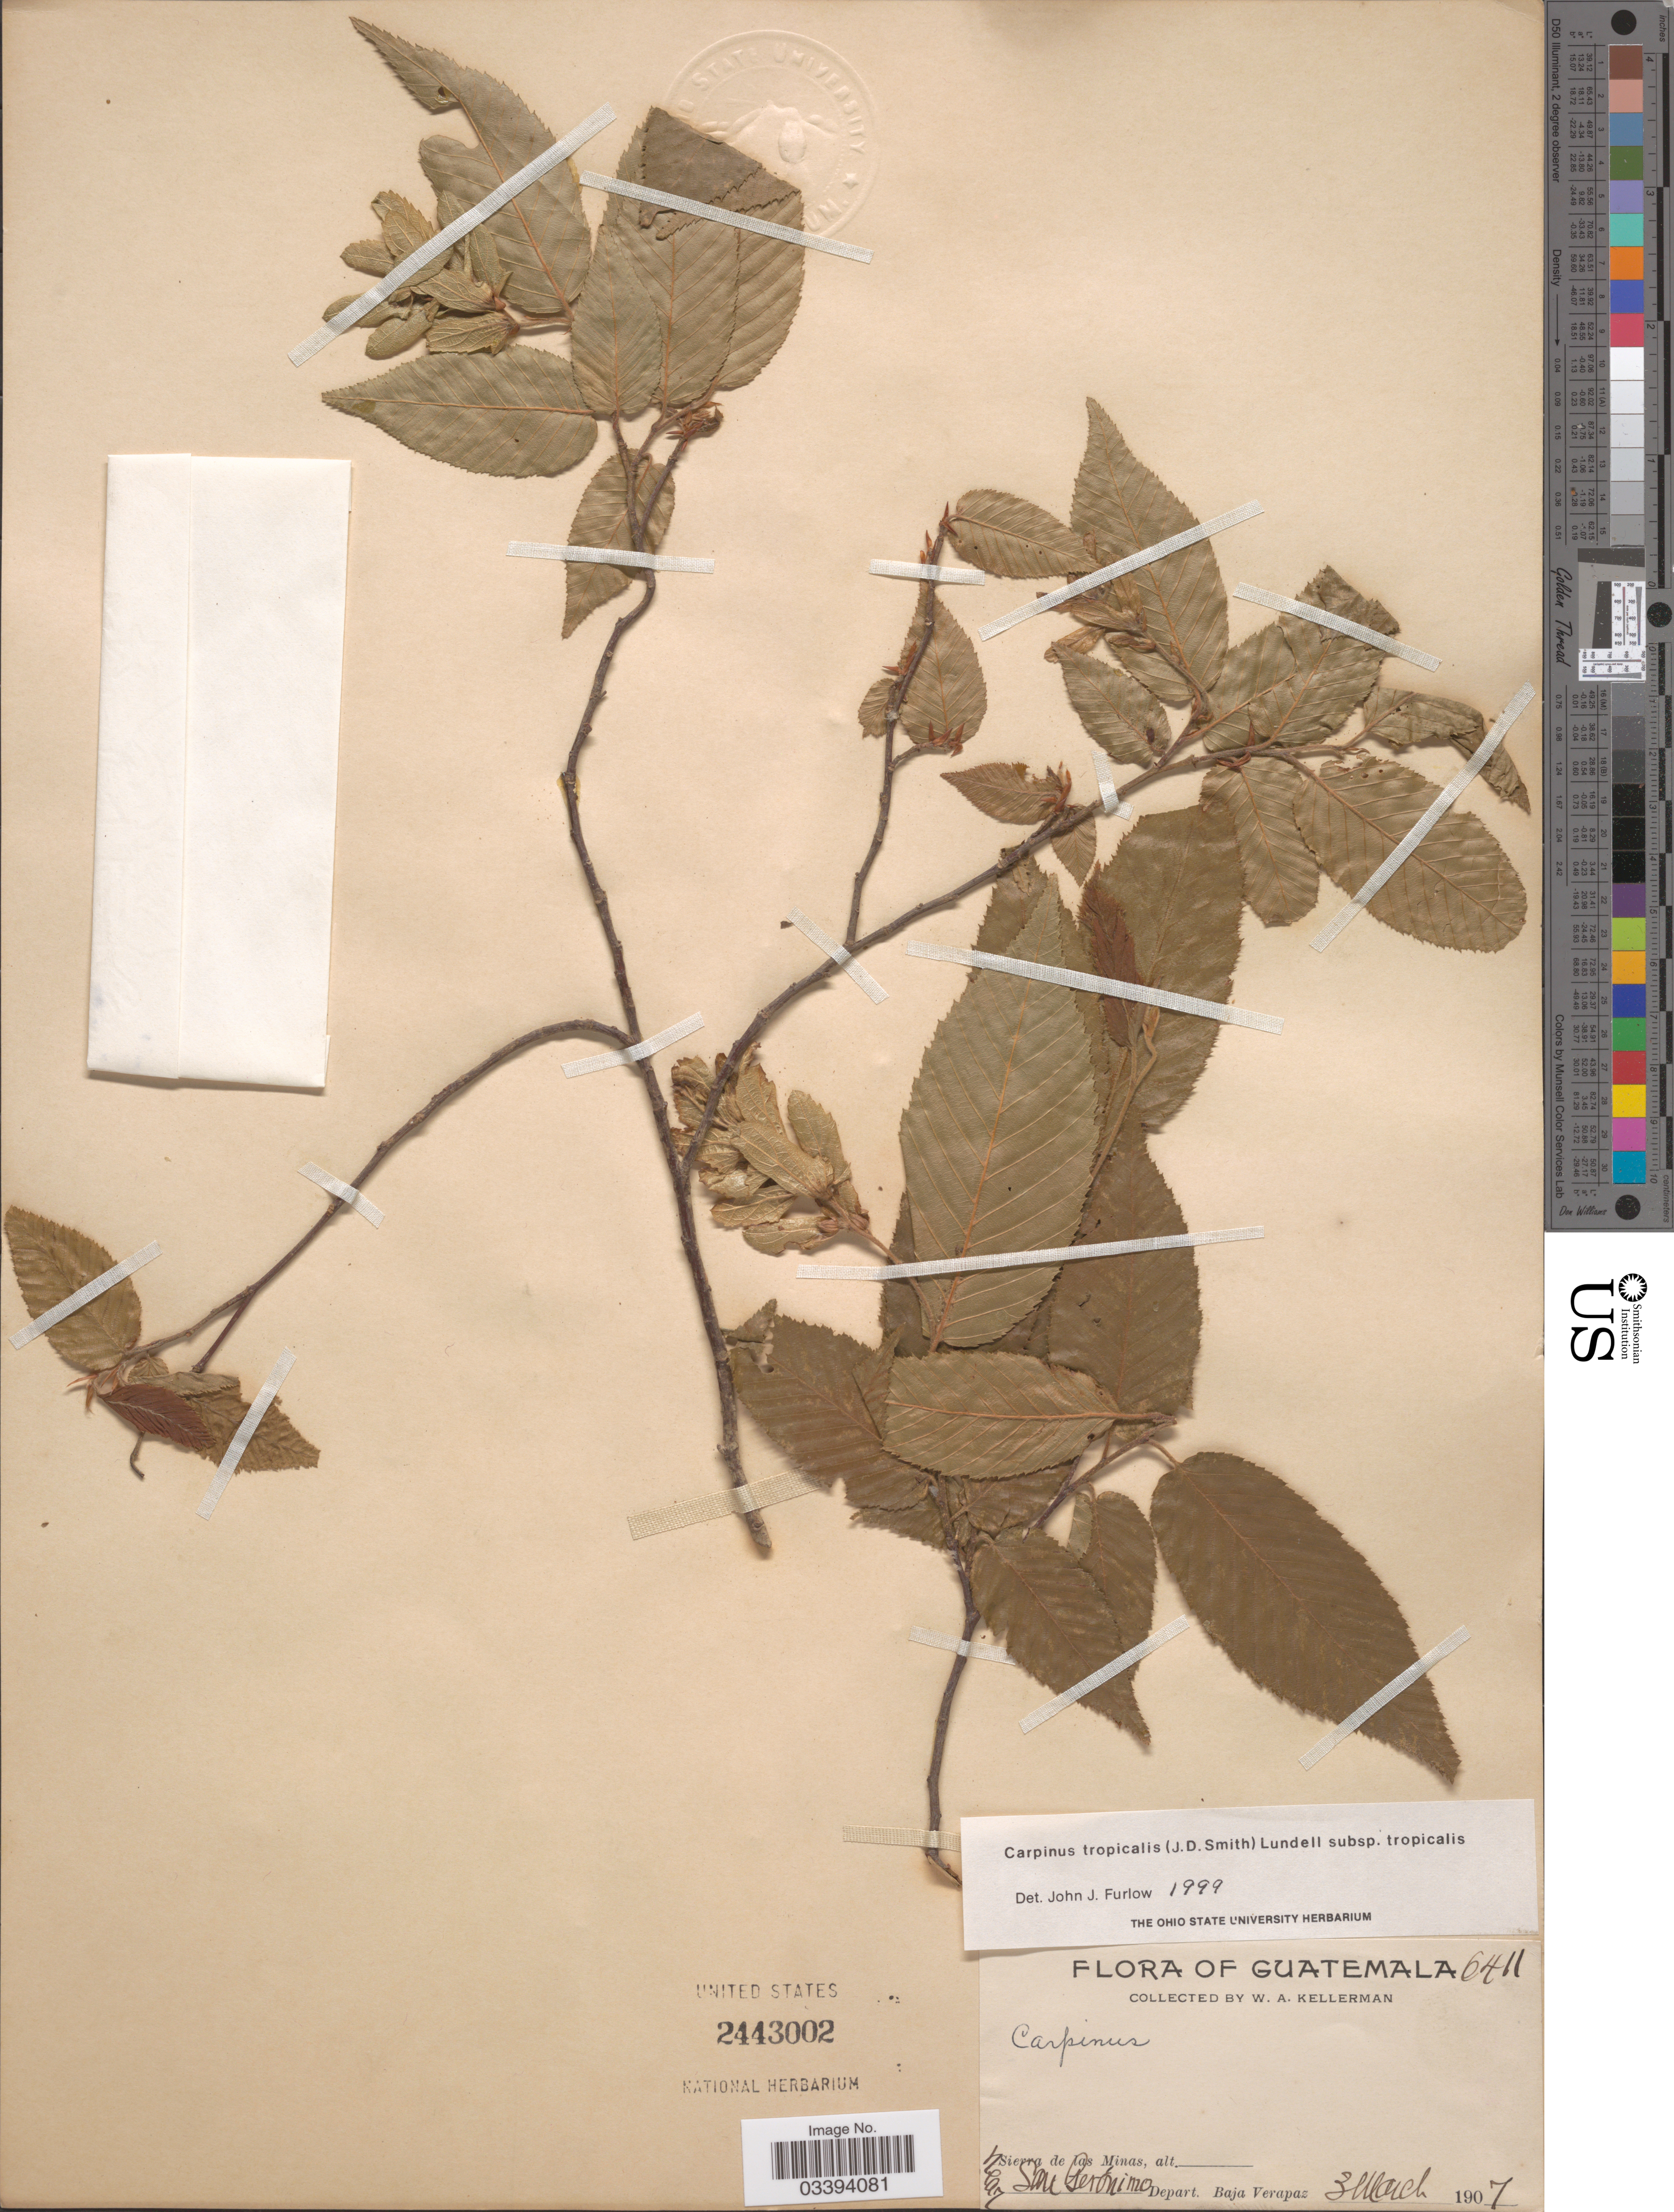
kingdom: Plantae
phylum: Tracheophyta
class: Magnoliopsida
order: Fagales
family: Betulaceae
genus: Carpinus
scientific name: Carpinus tropicalis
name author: (Donn. Sm.) Lundell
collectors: W. Kellerman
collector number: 6411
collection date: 1907-03-03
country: Guatemala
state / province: Baja Verapaz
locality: Sierra de las Minas near San Gerónimo Depart. Baja Verapaz.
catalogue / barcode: US 2443002